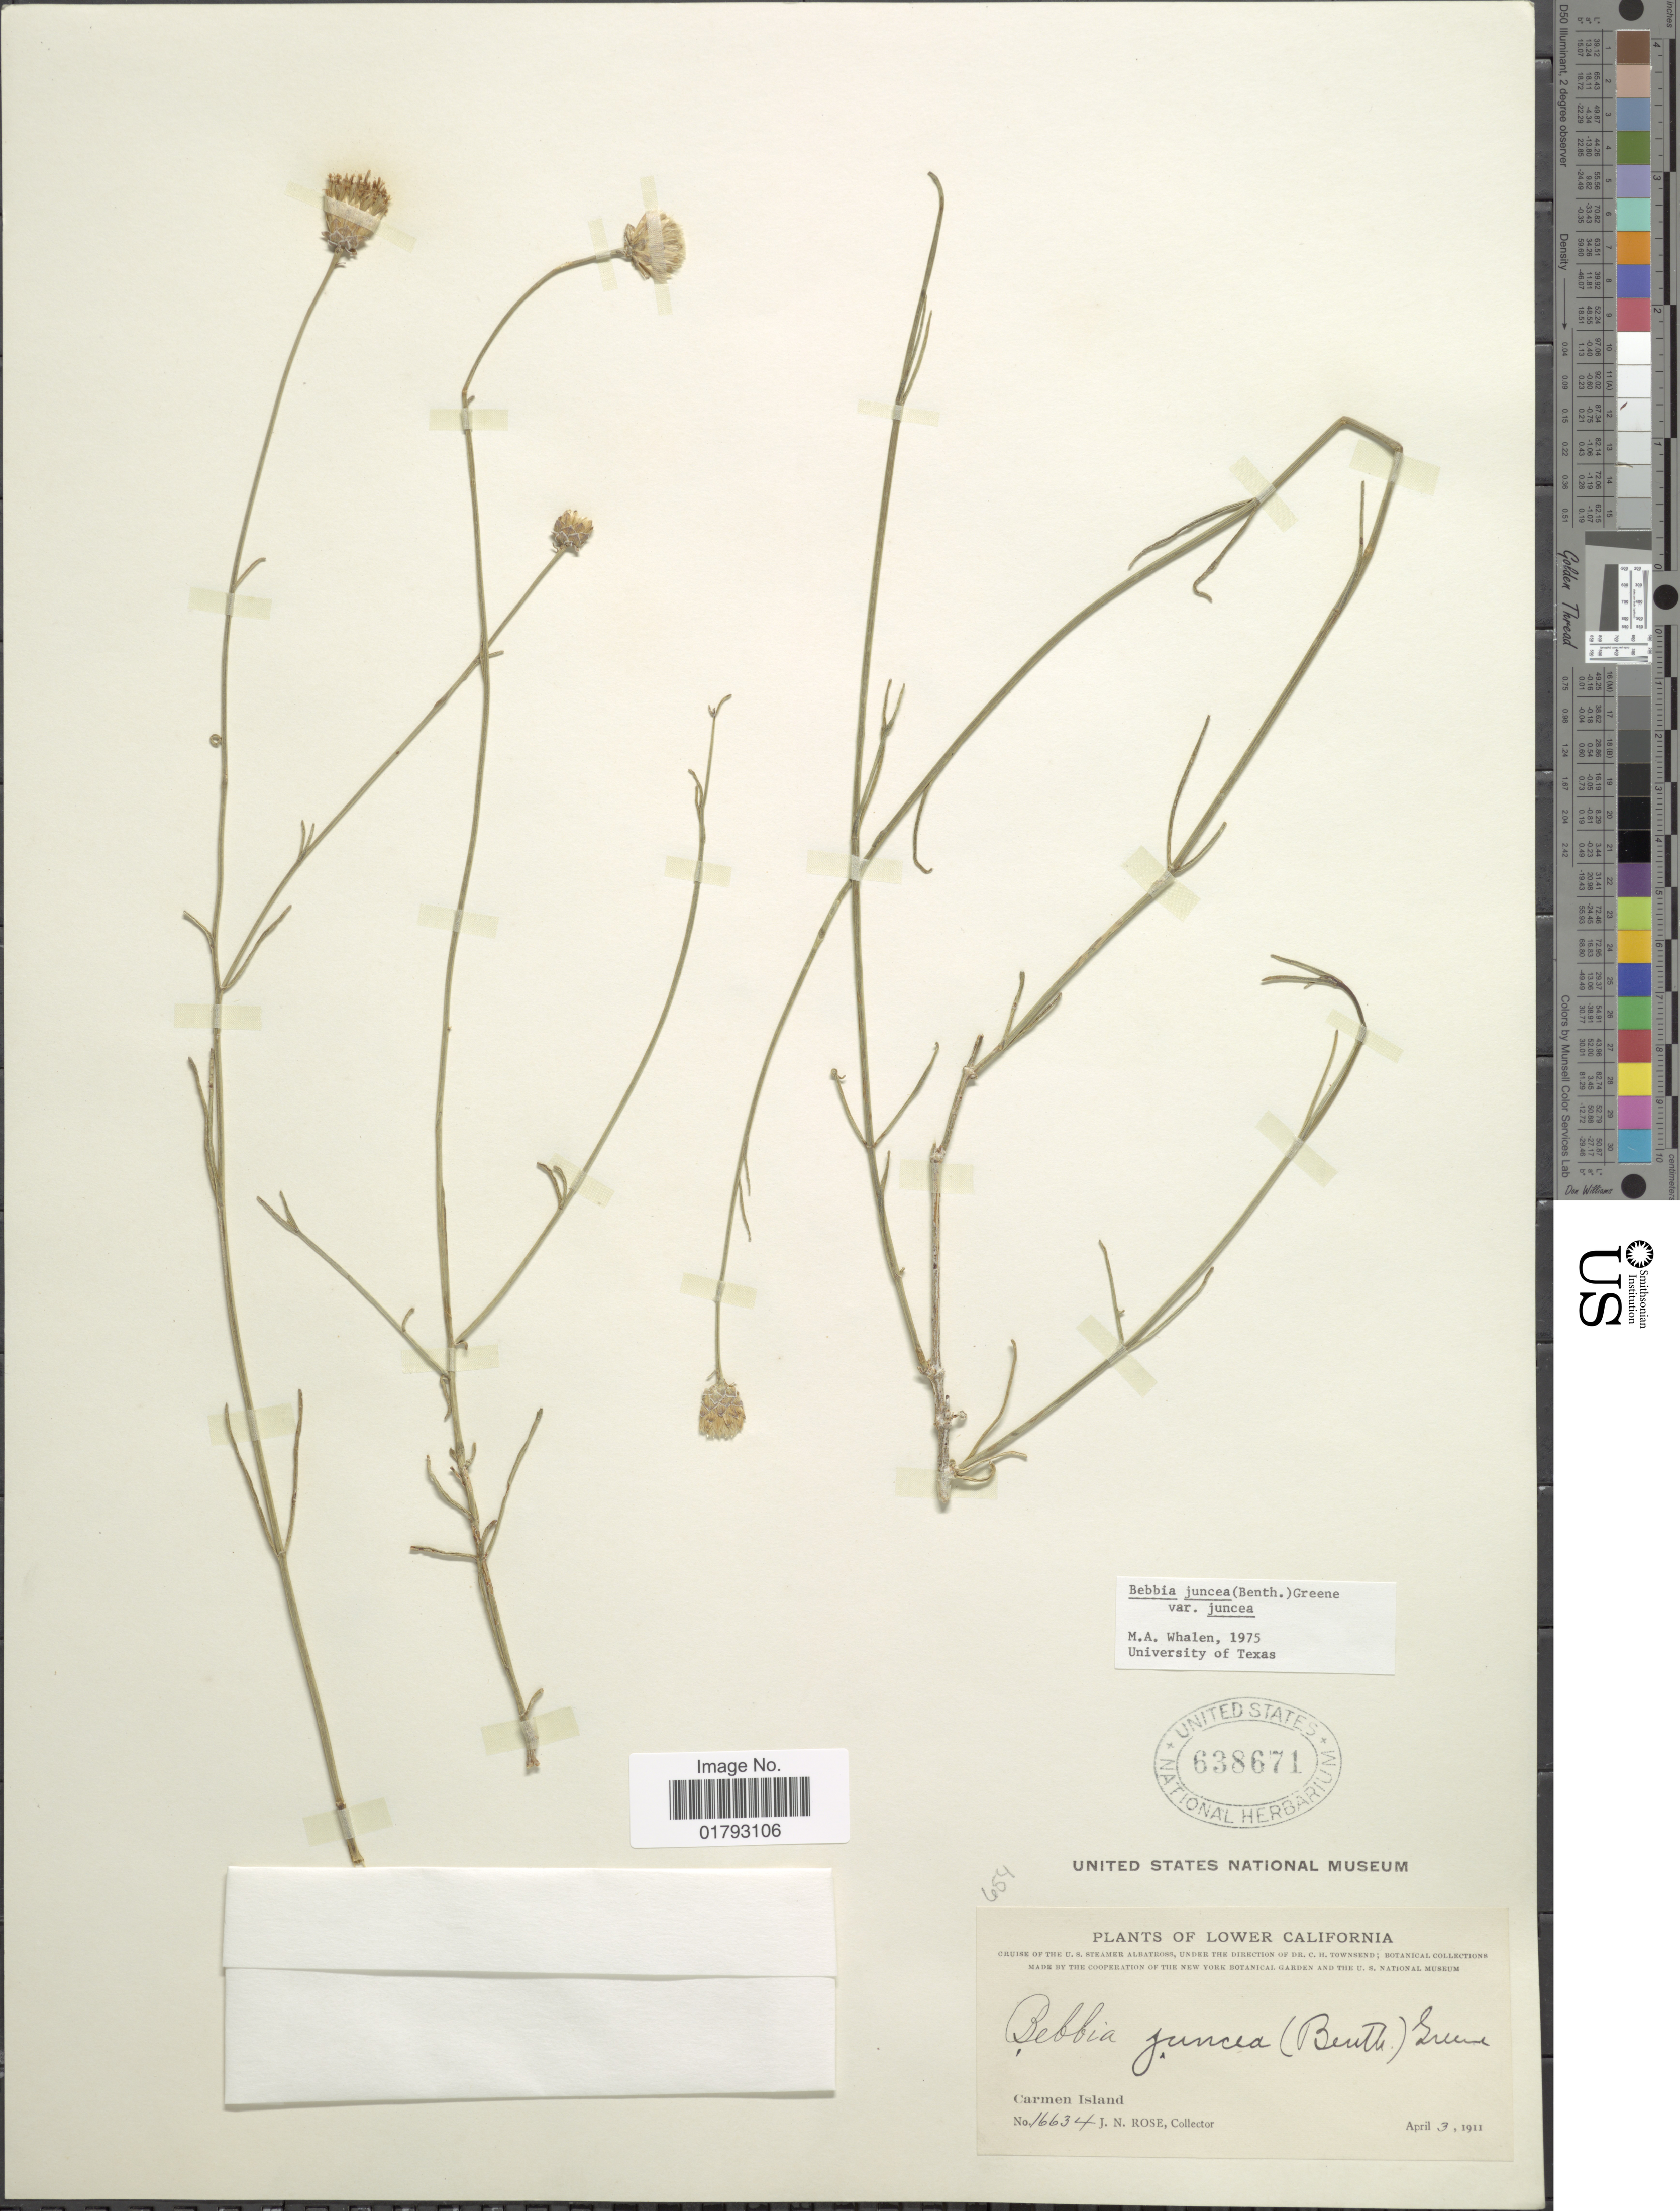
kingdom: Plantae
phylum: Tracheophyta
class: Magnoliopsida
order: Asterales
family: Asteraceae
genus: Bebbia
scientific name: Bebbia juncea var. juncea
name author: (Benth.) Greene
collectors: J. N. Rose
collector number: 16634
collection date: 1911-04-03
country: Mexico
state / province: Baja California Sur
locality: Lower California. Carmen Island.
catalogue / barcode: US 638671